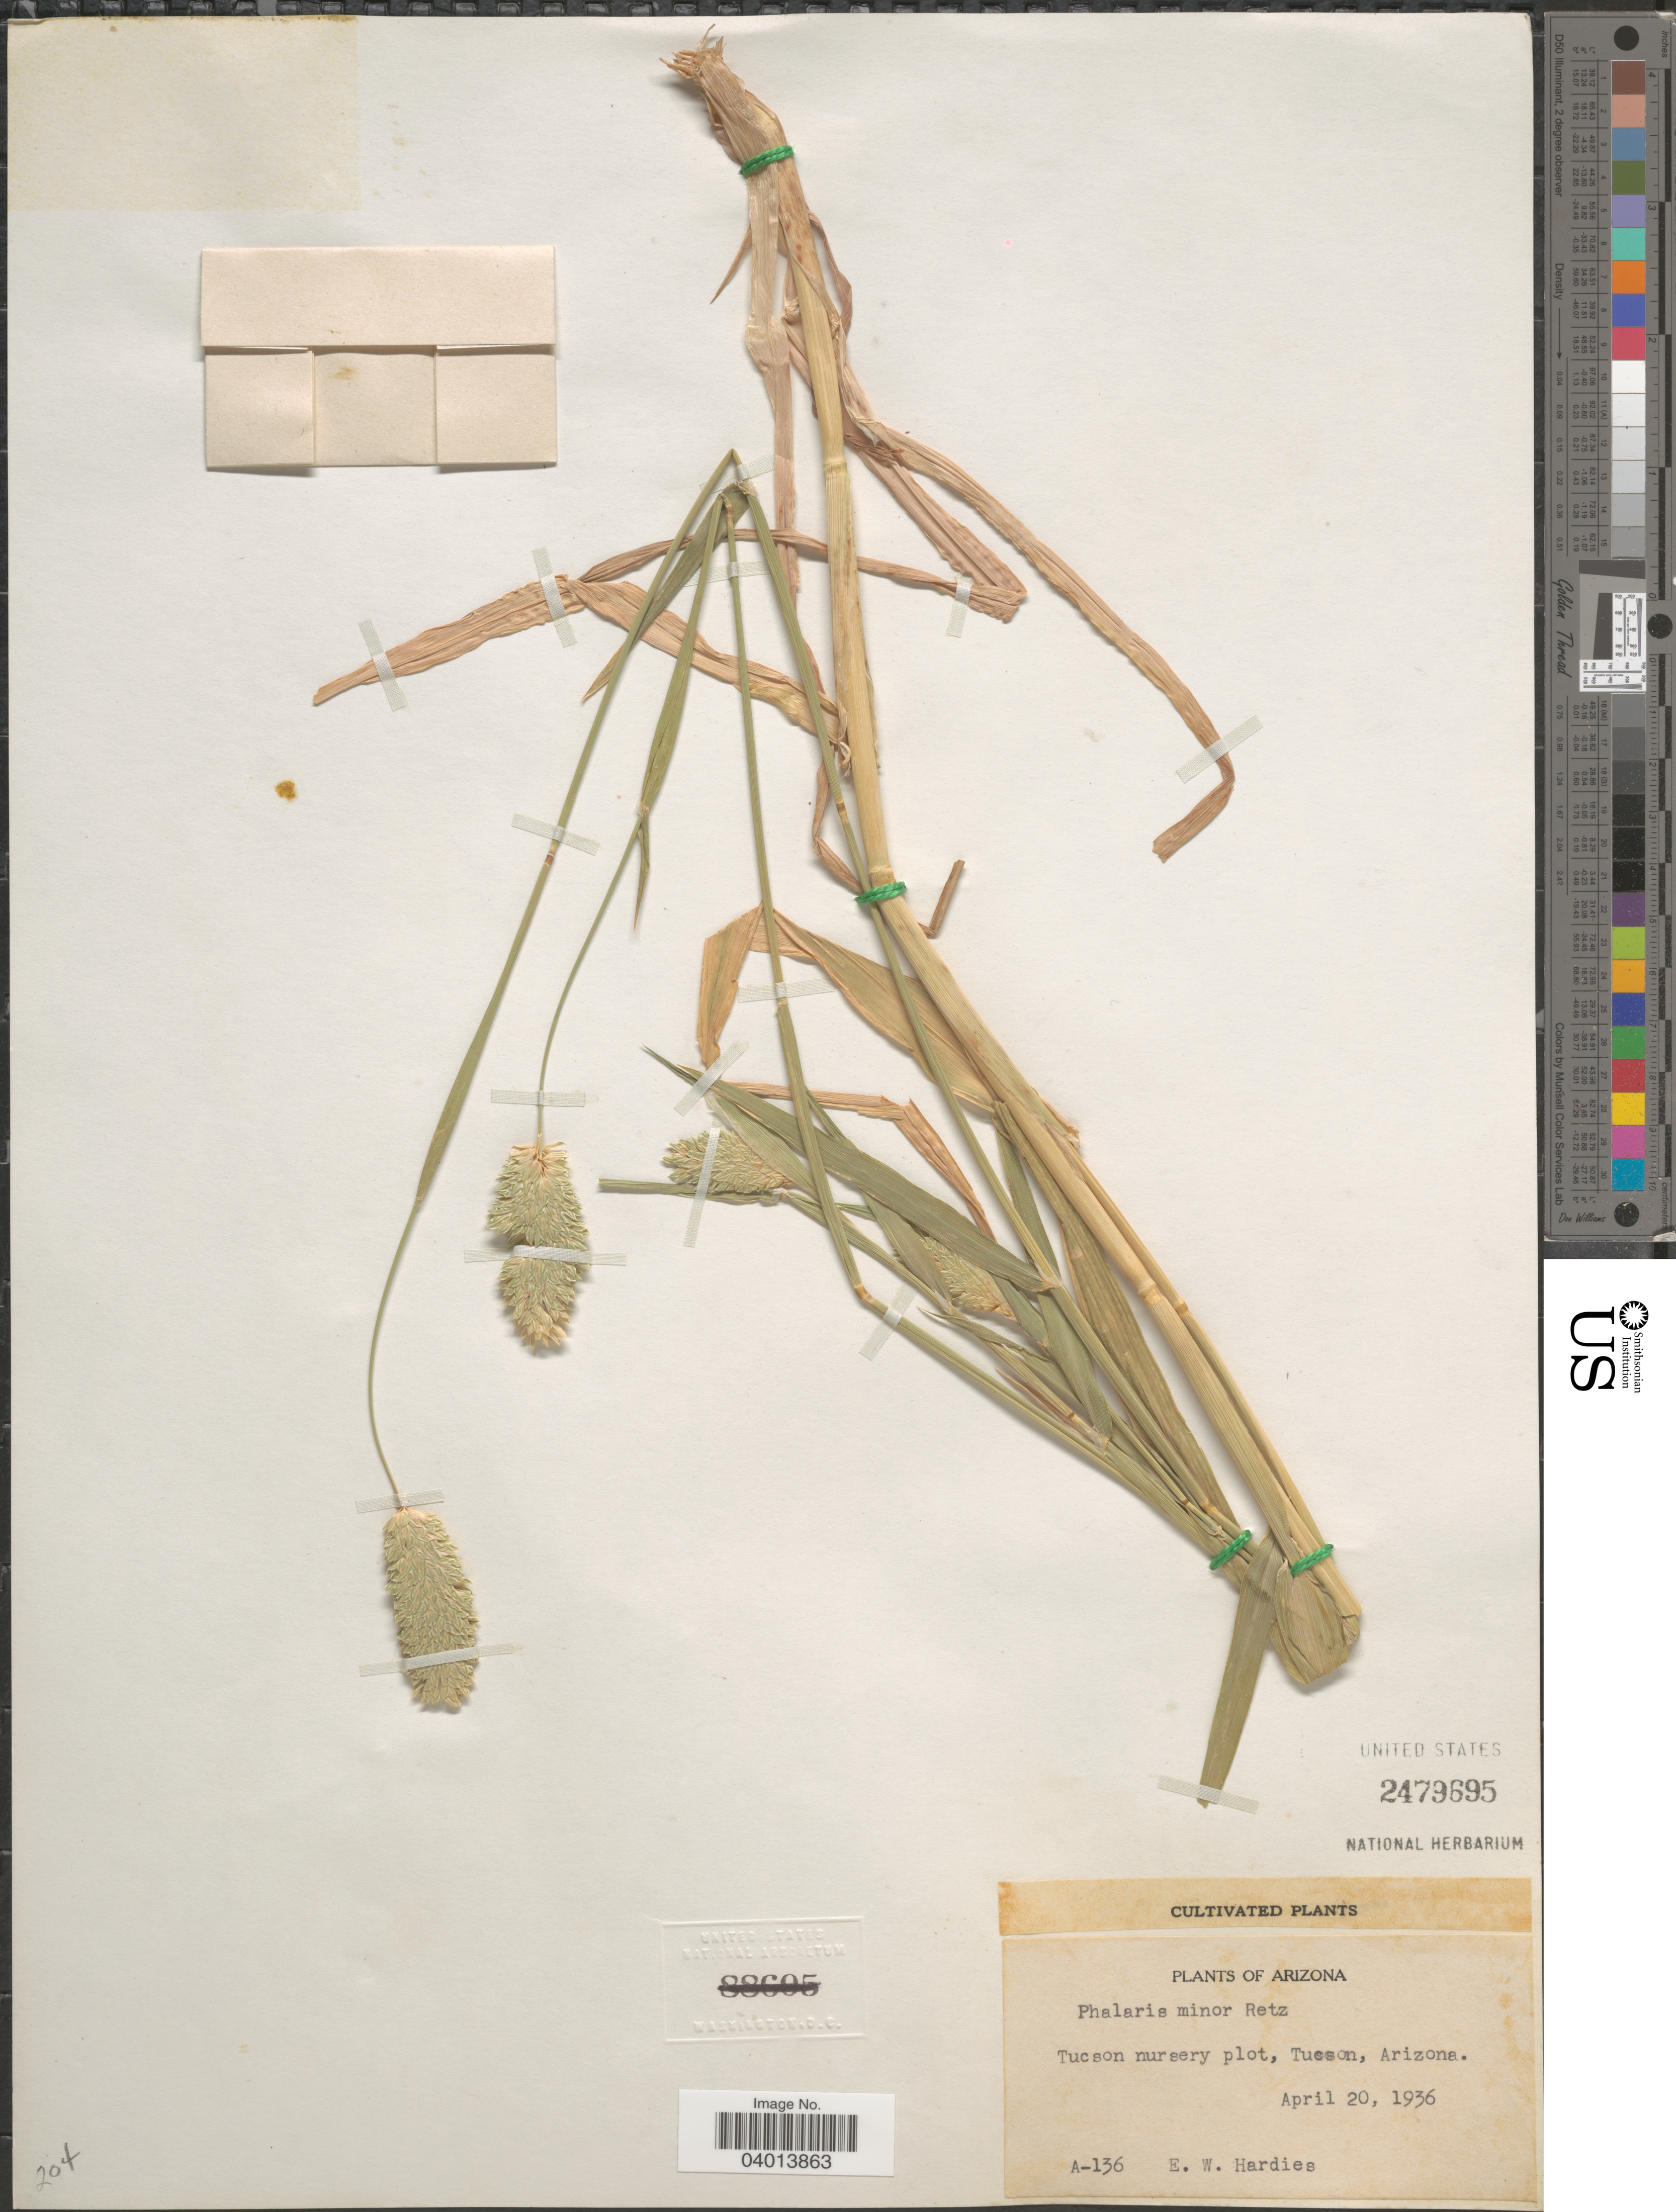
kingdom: Plantae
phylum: Tracheophyta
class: Liliopsida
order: Poales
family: Poaceae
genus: Phalaris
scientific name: Phalaris minor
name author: Retz.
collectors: E. Hardies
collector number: a-136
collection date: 1936-04-20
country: United States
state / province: Arizona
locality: Tucson nursery plot, Tucson.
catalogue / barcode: US 2479695